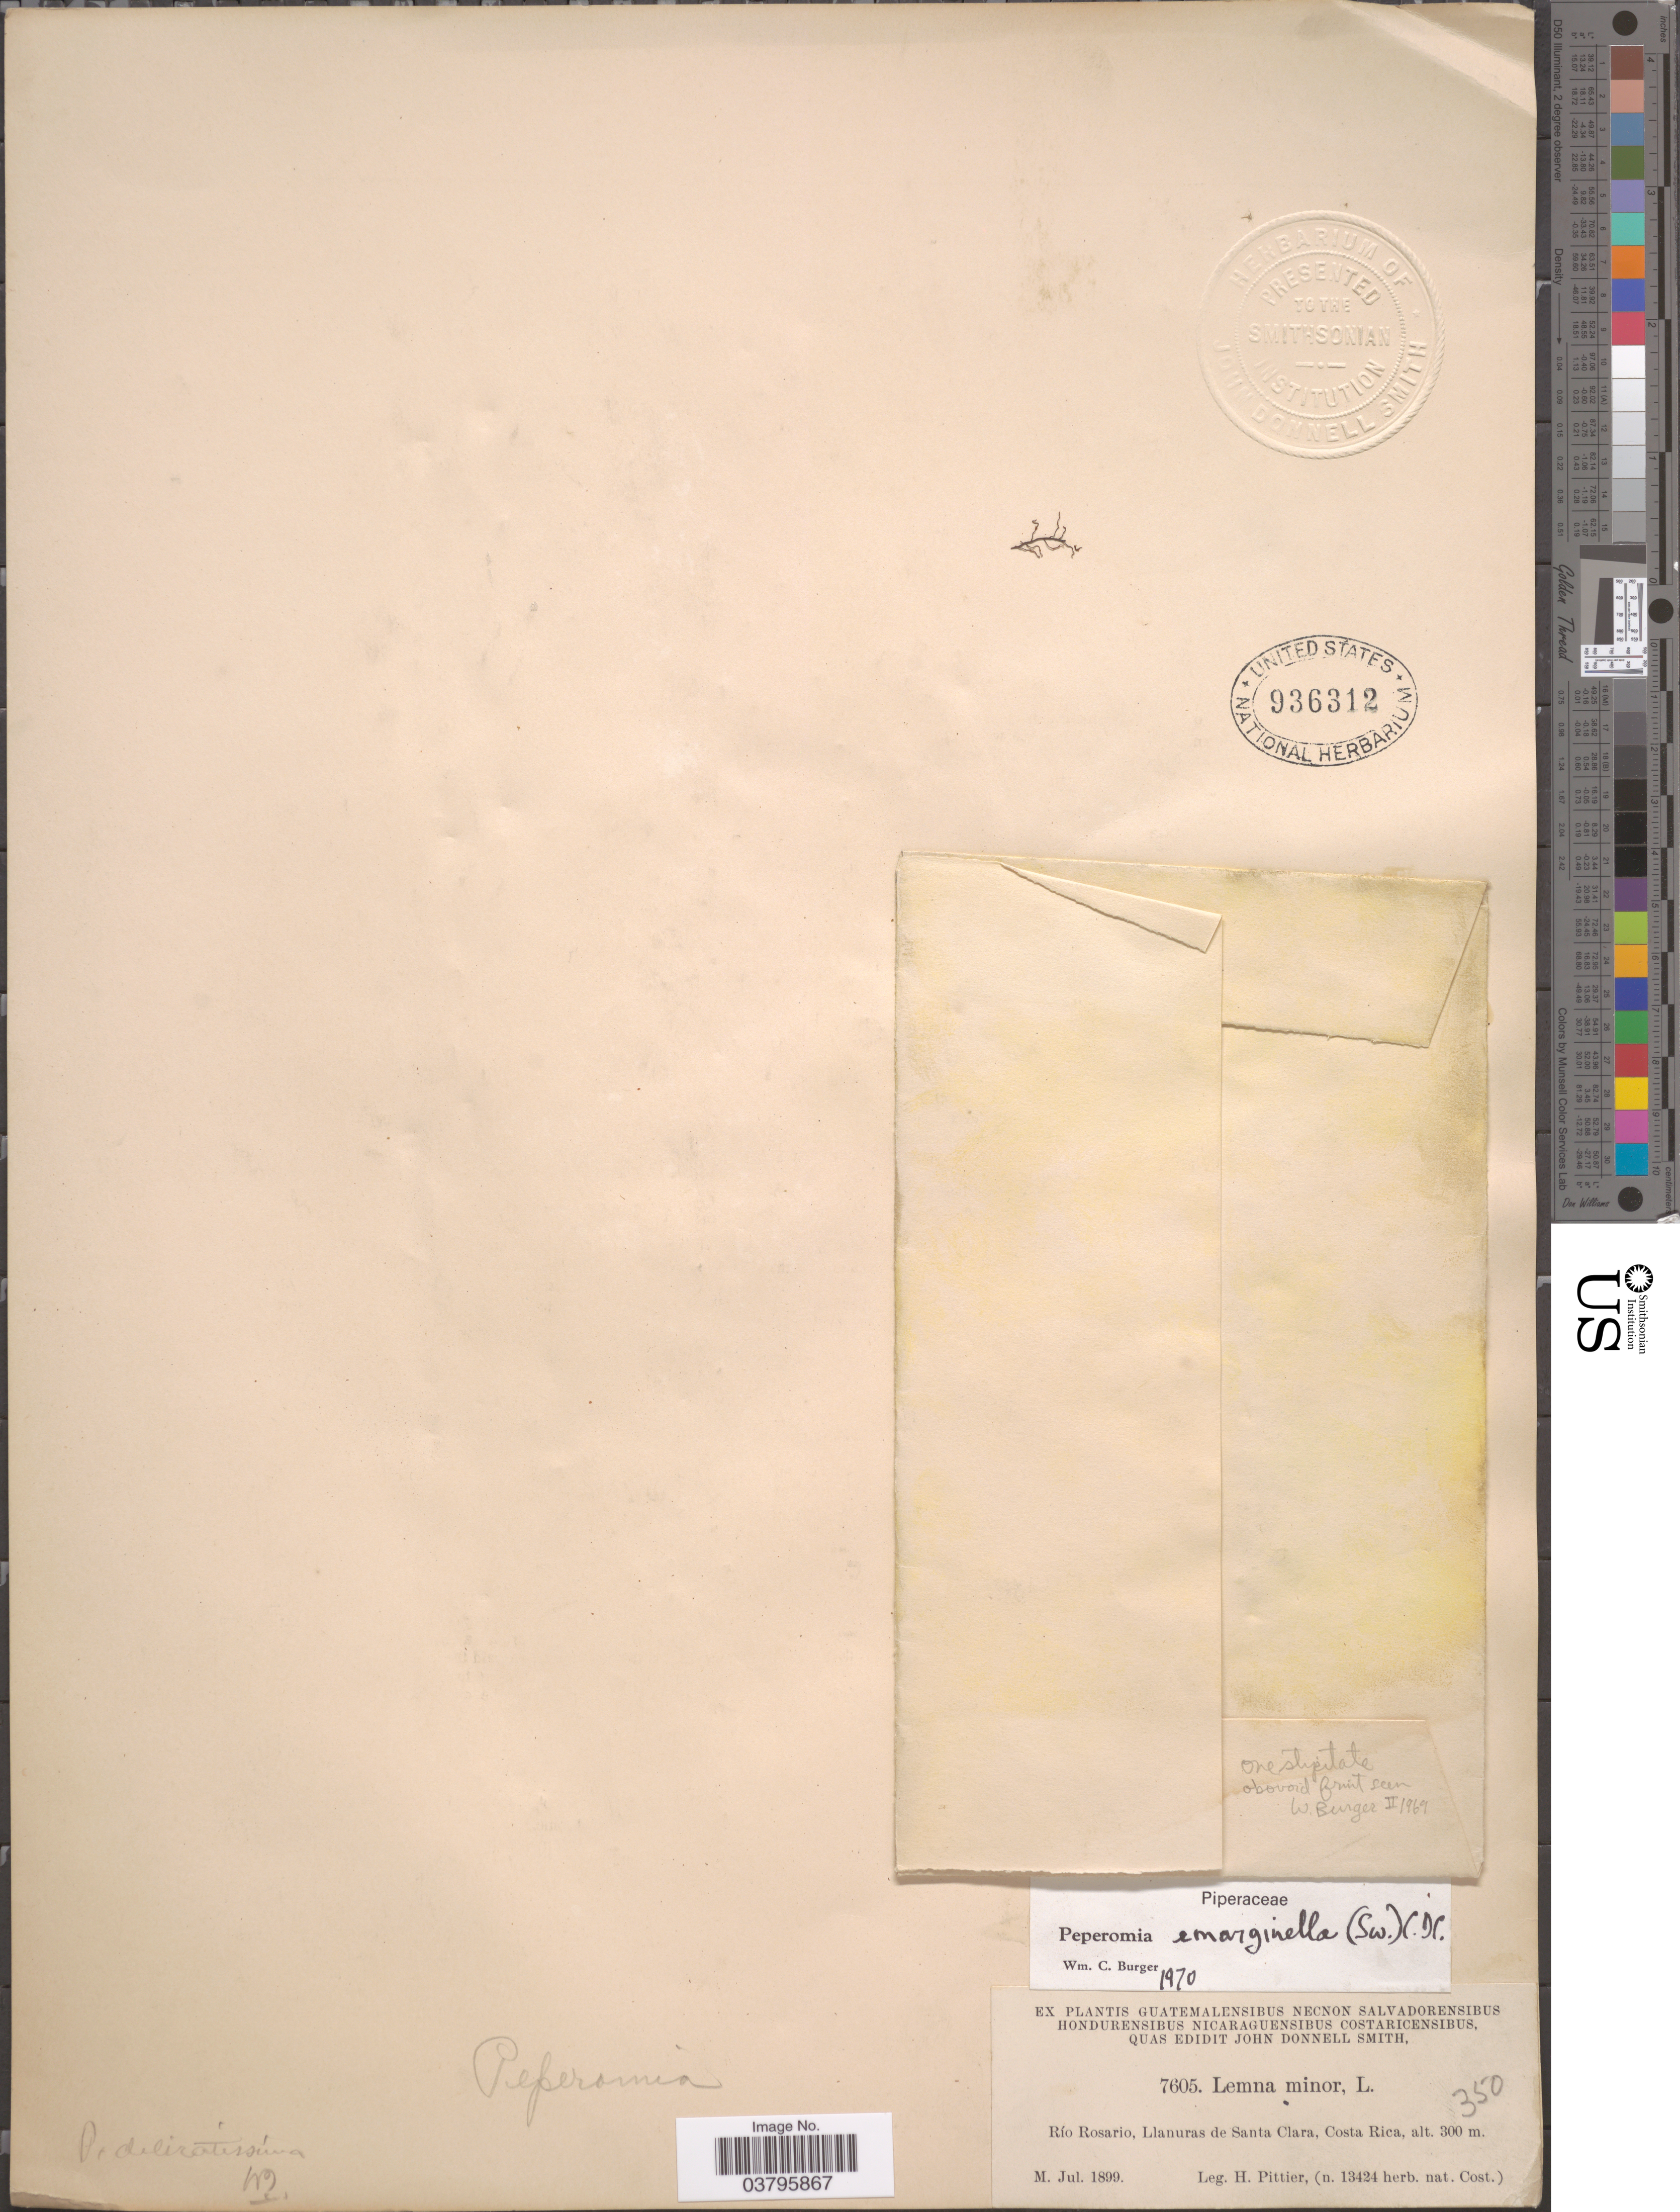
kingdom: Plantae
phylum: Tracheophyta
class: Magnoliopsida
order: Piperales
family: Piperaceae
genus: Peperomia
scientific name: Peperomia emarginella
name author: (Sw. ex Wikstr.) C. DC.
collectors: H. F. Pittier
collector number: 7605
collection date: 1899-07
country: Costa Rica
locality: Río Rosario, Llanuras de Santa Clara.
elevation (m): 300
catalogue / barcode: US 936312